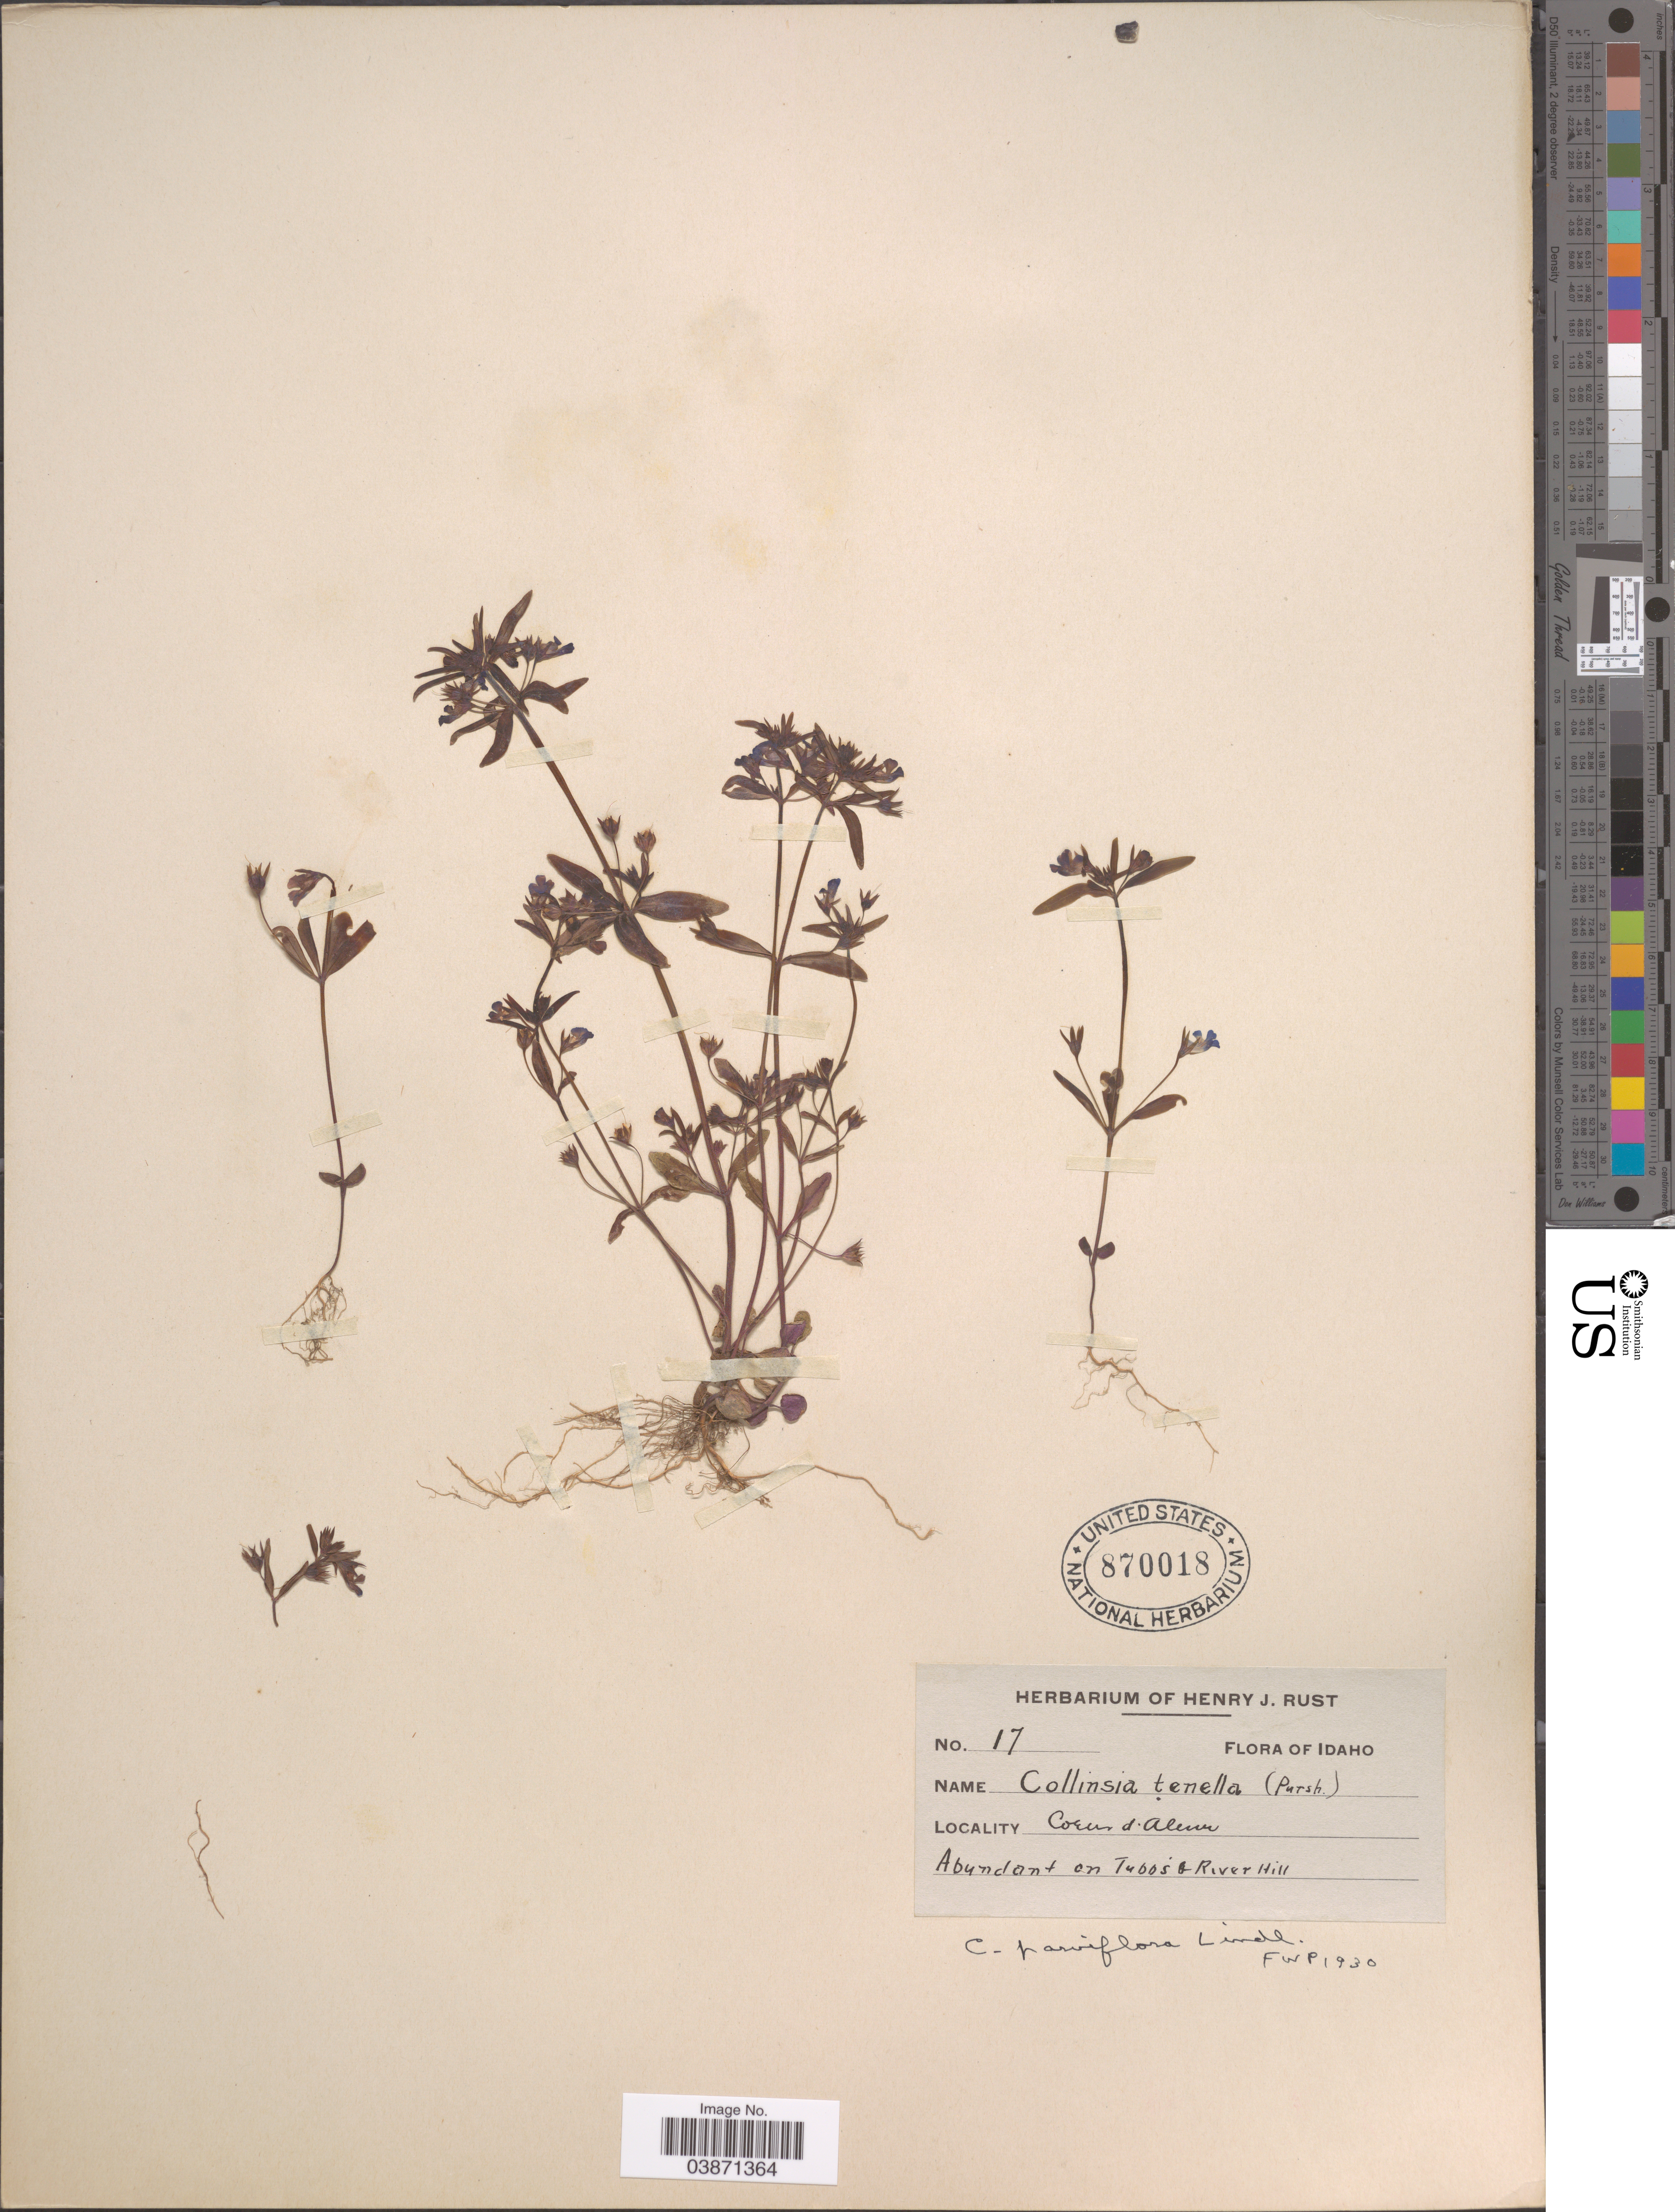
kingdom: Plantae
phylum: Tracheophyta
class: Magnoliopsida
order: Lamiales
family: Plantaginaceae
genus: Collinsia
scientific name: Collinsia parviflora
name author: Douglas ex Lindl.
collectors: ex herb. Henry J. Rust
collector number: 17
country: United States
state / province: Idaho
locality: Coeur d'Alene. On Tubb's & River Hill.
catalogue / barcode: US 870018